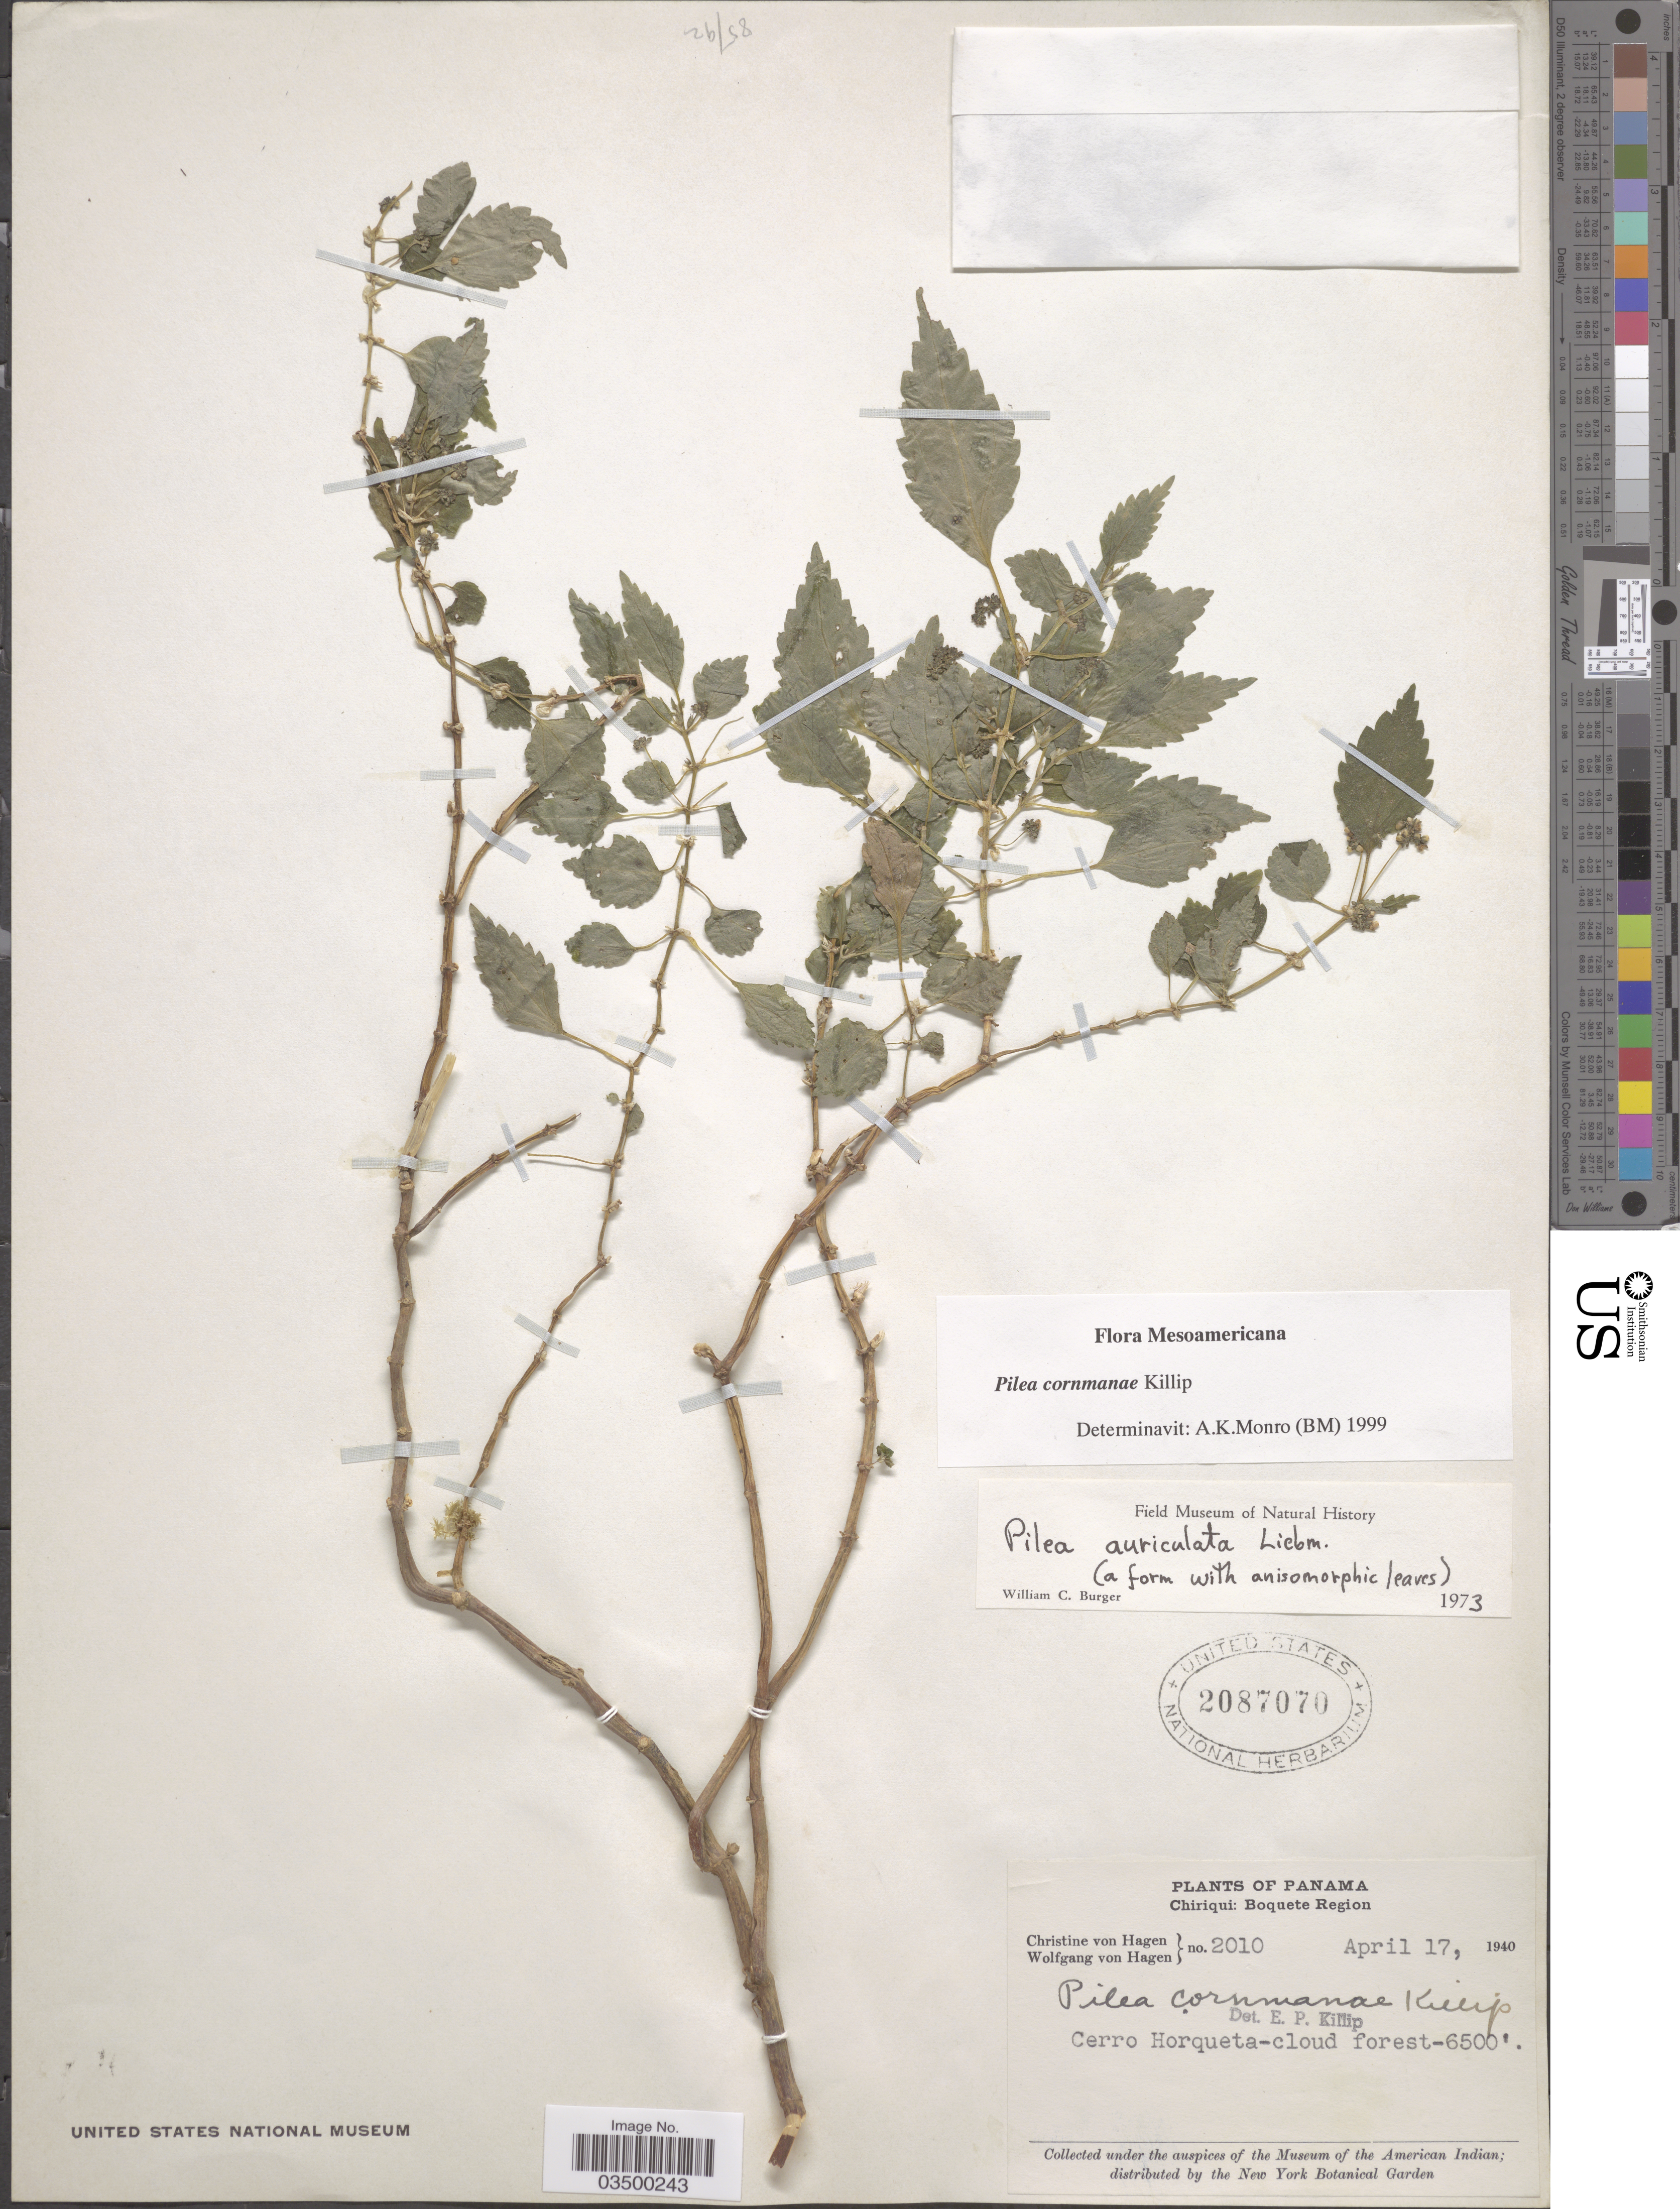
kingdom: Plantae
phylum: Tracheophyta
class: Magnoliopsida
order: Rosales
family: Urticaceae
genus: Pilea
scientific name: Pilea cornmanae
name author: Killip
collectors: C. Hagen & W. von Hagen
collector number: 2010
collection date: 1940-04-17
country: Panama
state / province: Chiriqui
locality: Boquete Region. Cerro Horqueta-cloud.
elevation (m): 1981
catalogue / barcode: US 2087070